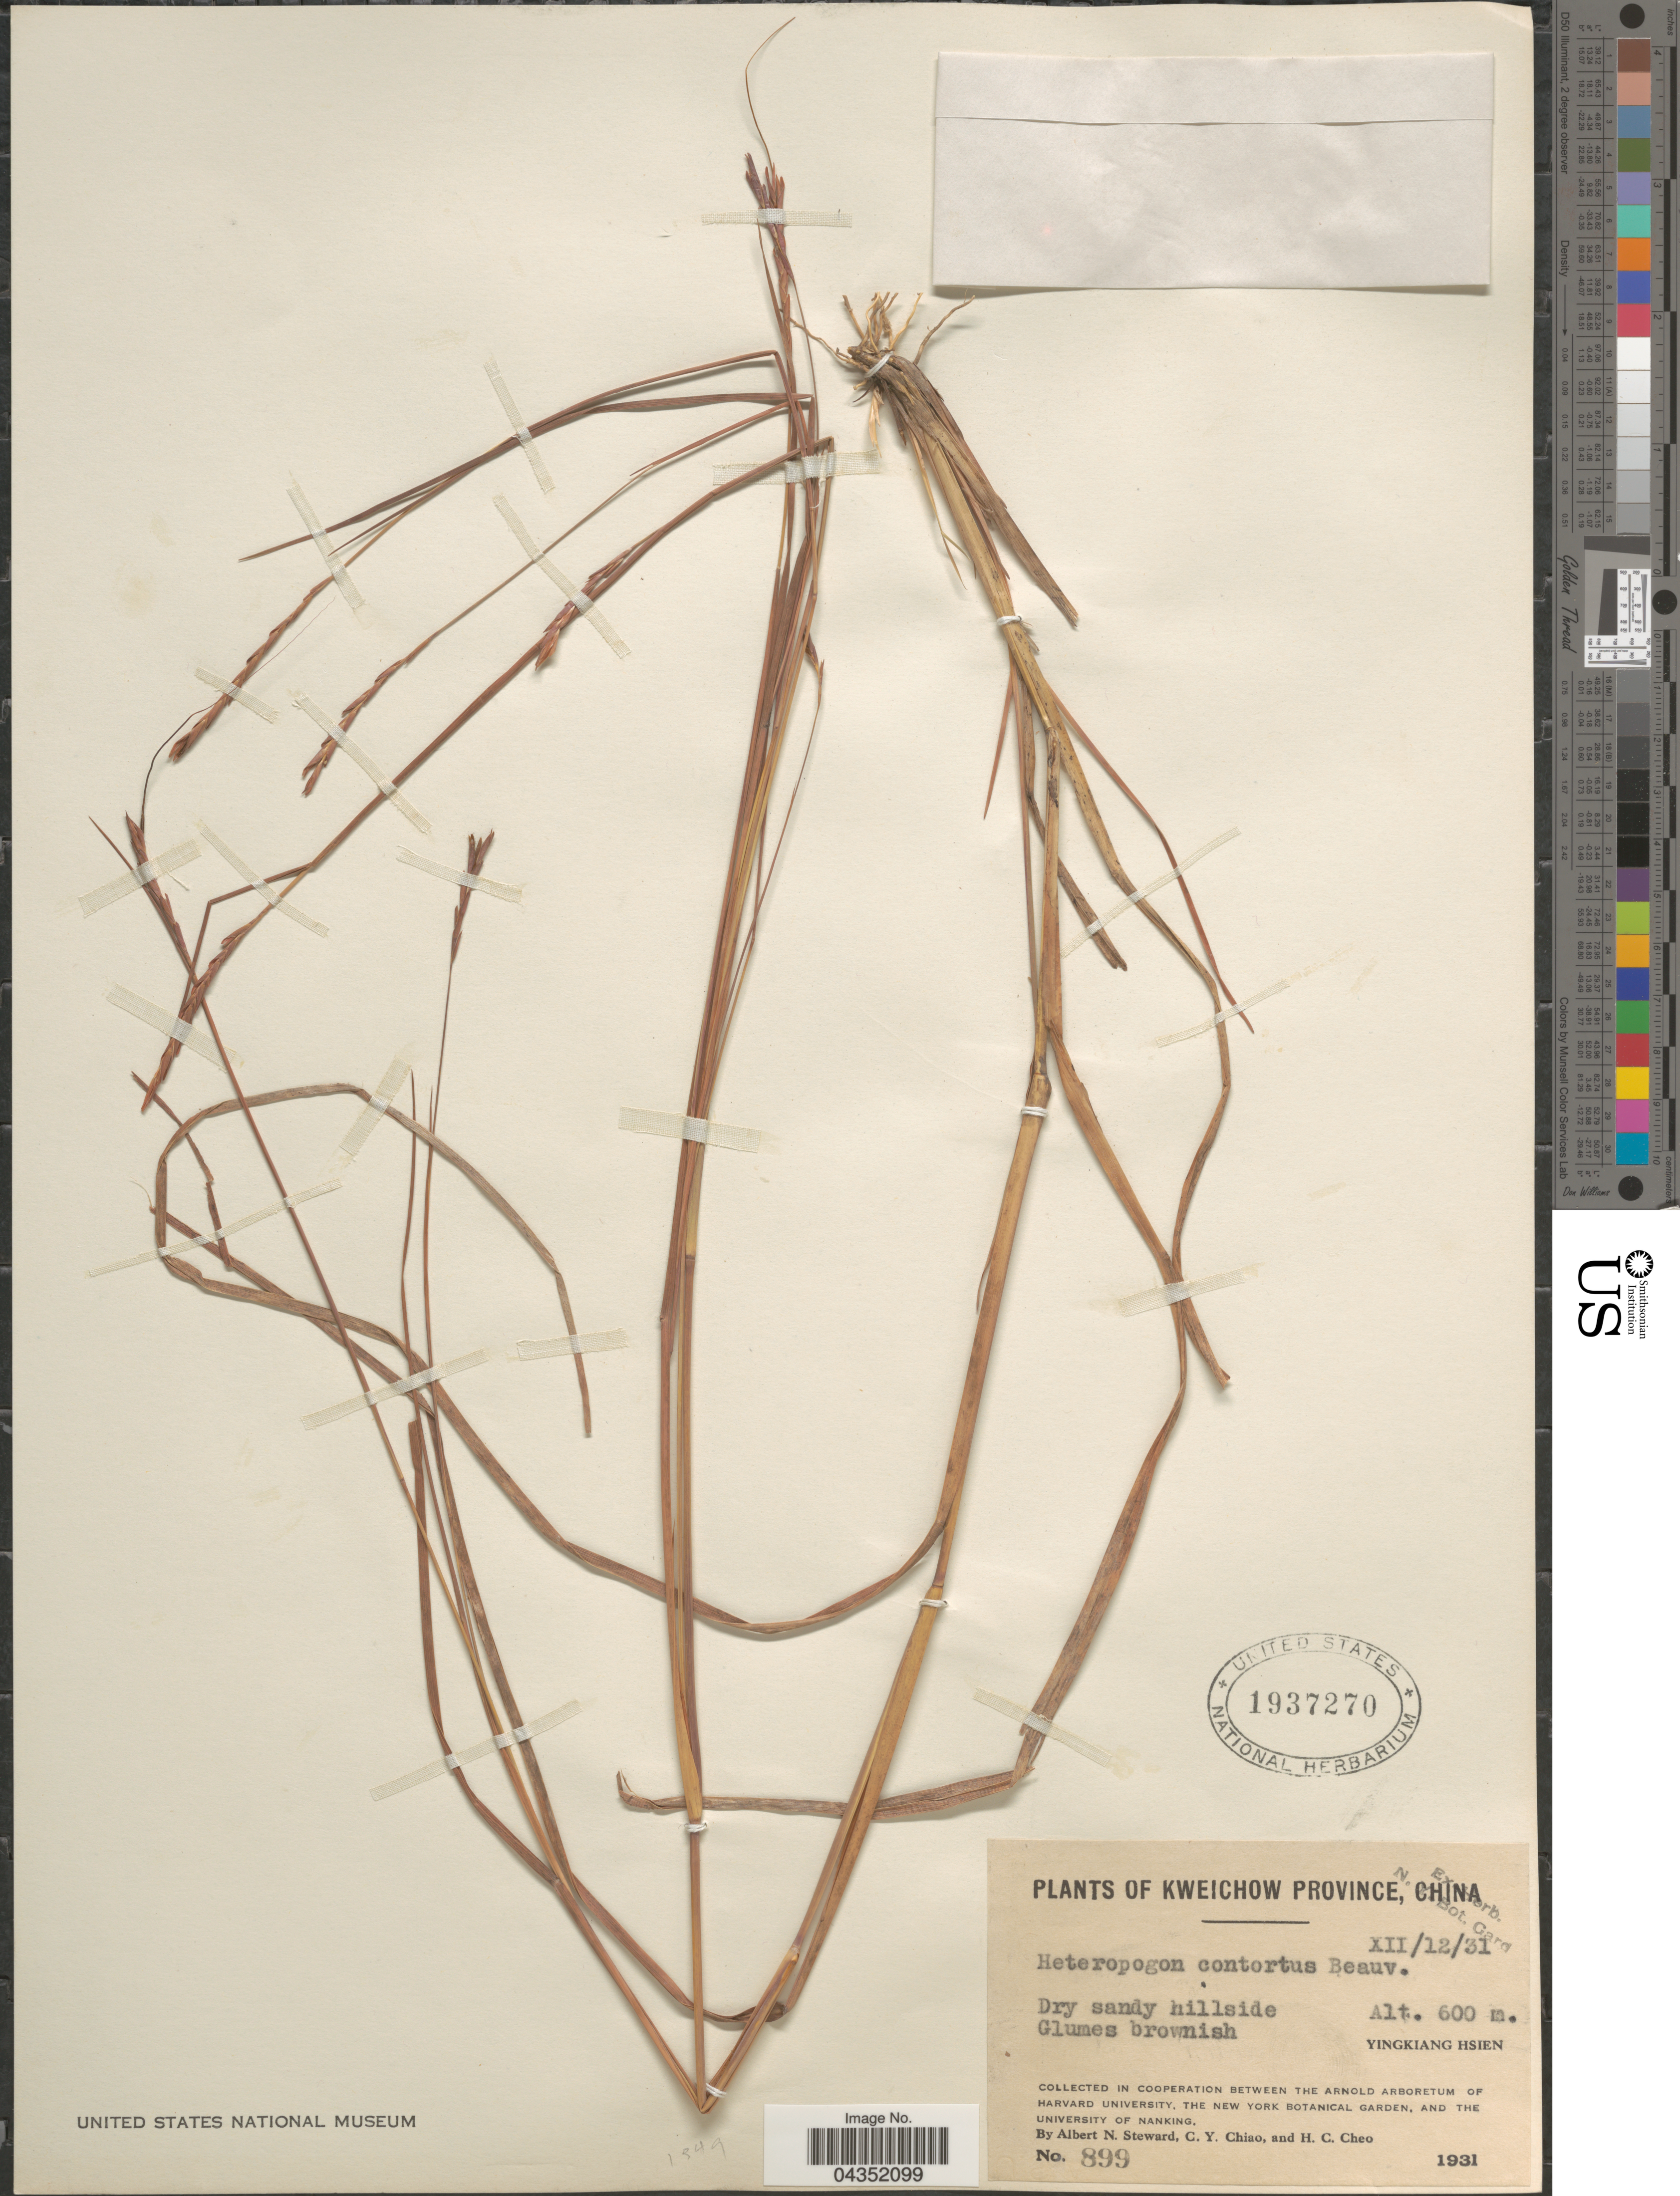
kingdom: Plantae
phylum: Tracheophyta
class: Liliopsida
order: Poales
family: Poaceae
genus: Heteropogon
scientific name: Heteropogon contortus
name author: (L.) P. Beauv. ex Roem. & Schult.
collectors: A. N. Steward, C. Y. Chiao & H. Cheo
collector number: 899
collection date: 1931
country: China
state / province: Guizhou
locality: Kweichow Province. Yingkiang Hsien.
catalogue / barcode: US 1937270